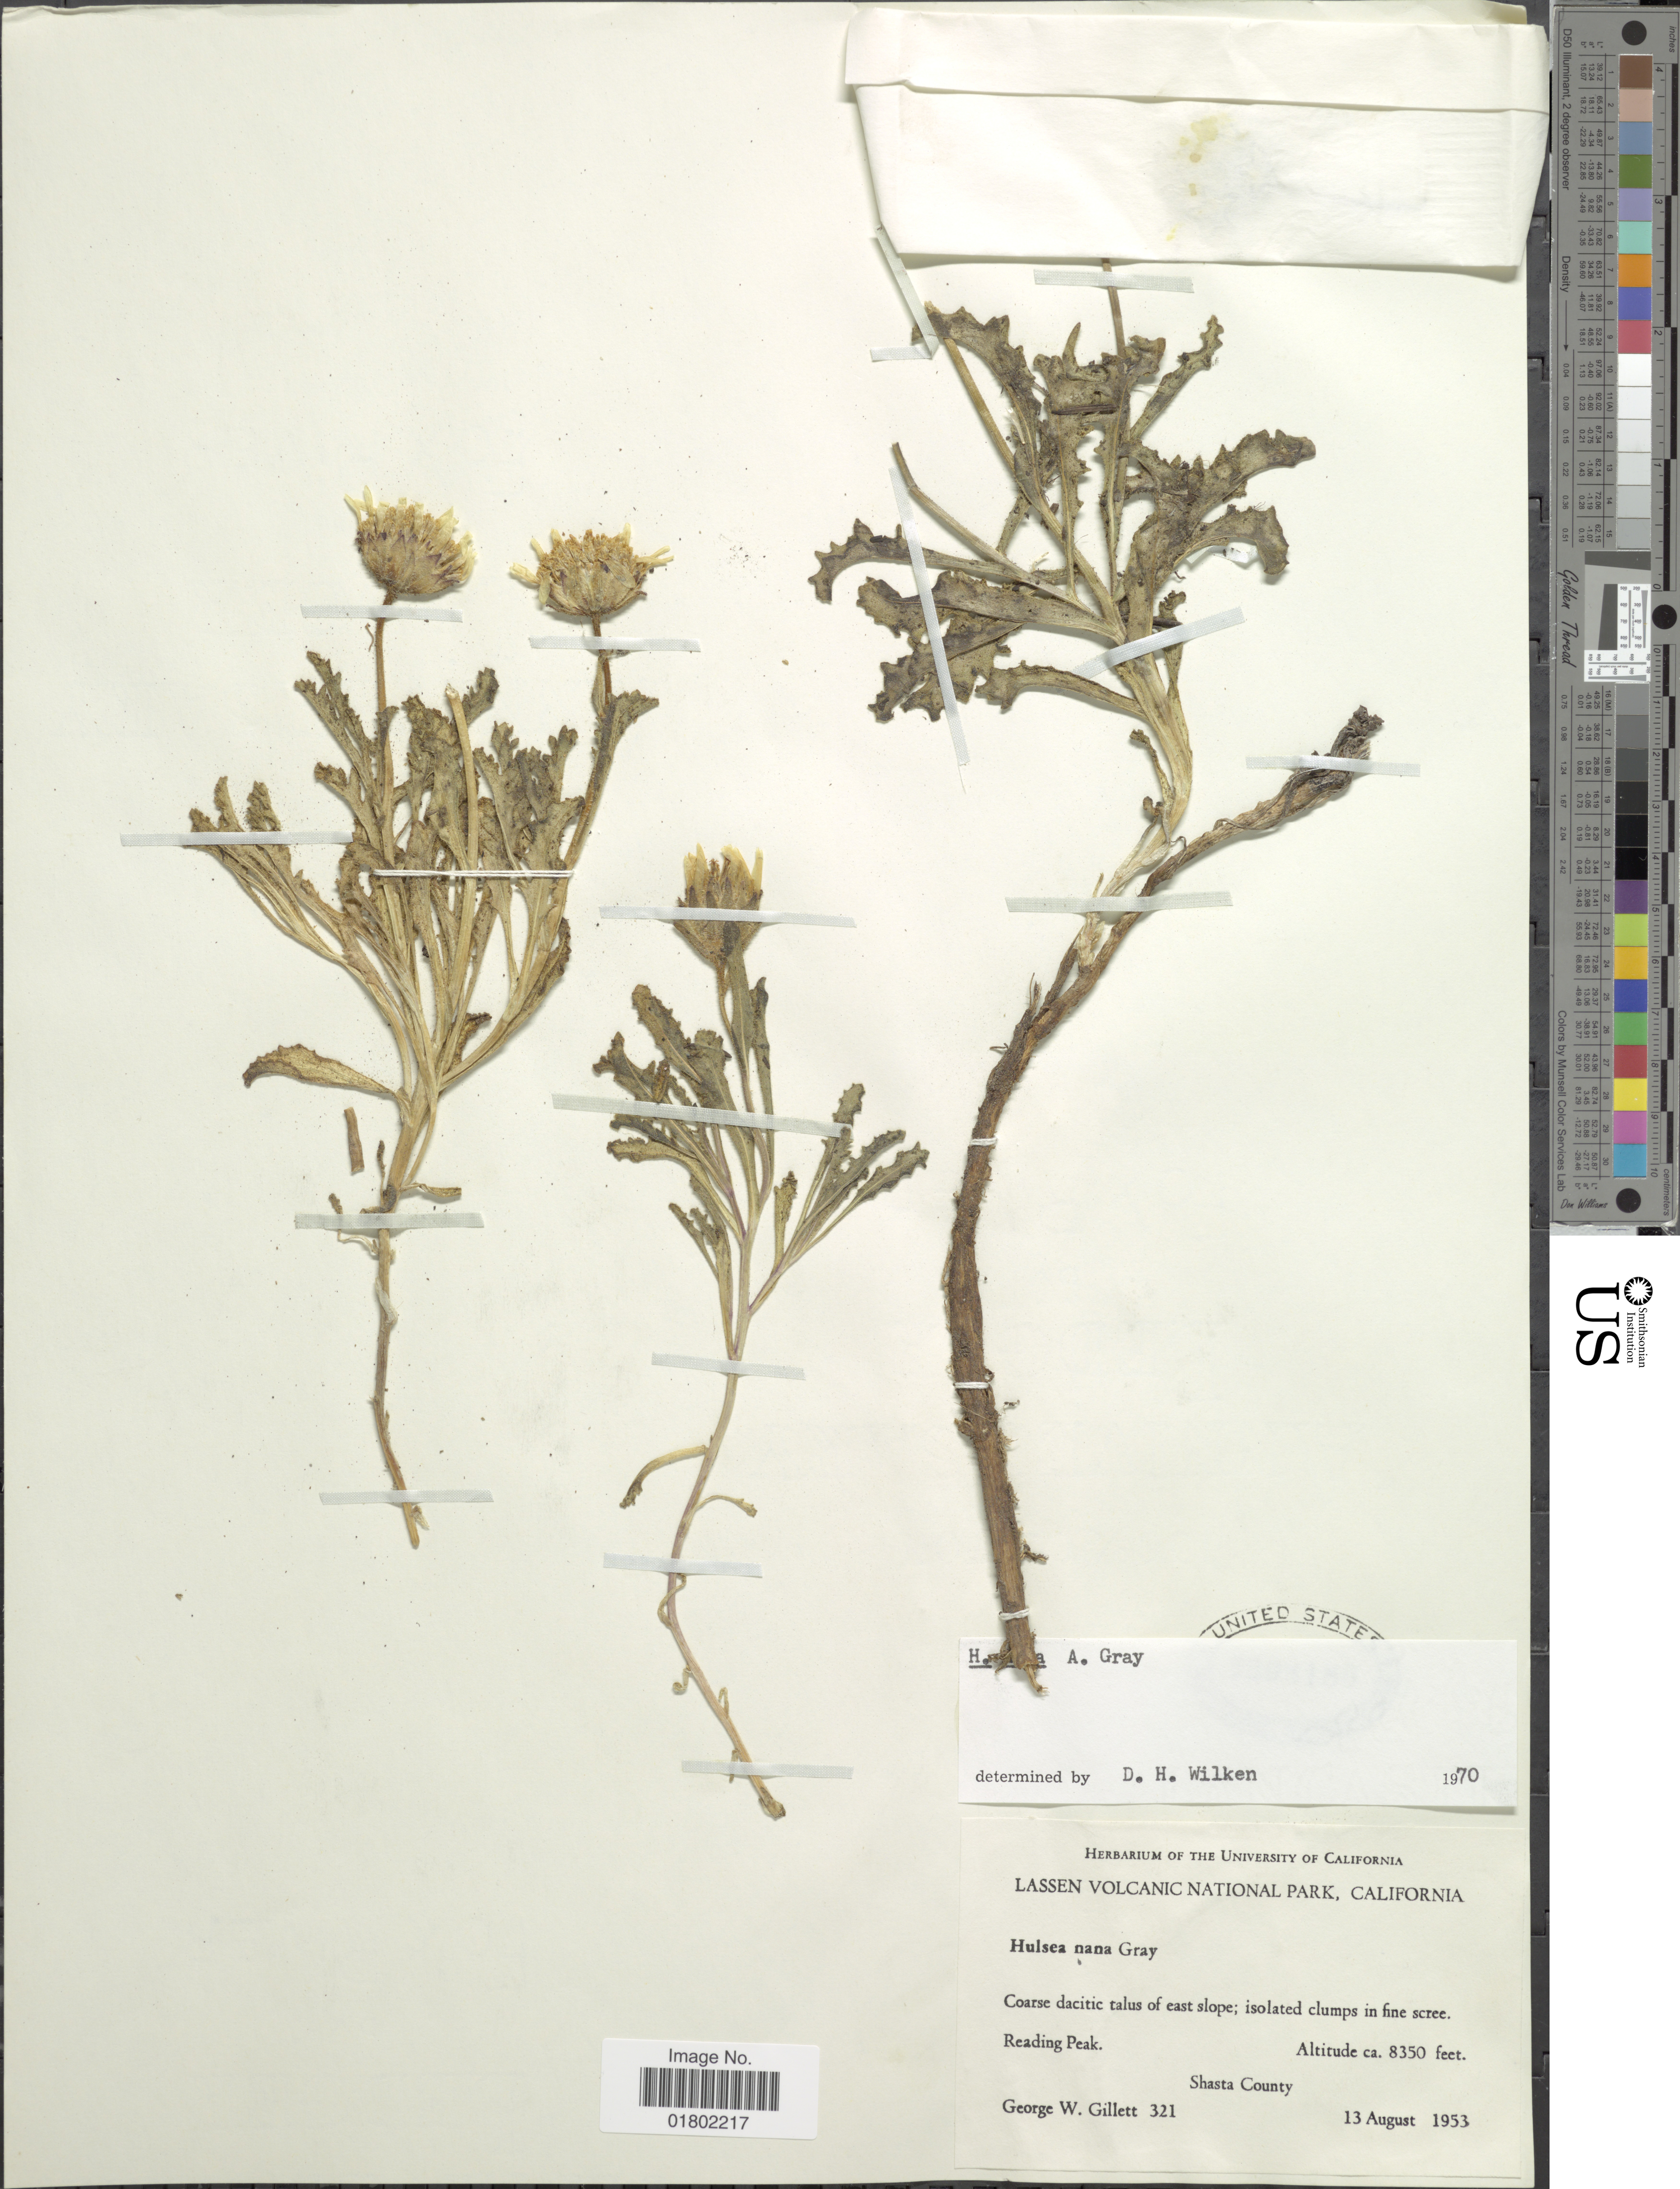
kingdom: Plantae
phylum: Tracheophyta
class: Magnoliopsida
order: Asterales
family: Asteraceae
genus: Hulsea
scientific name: Hulsea nana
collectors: G. Gillett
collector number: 321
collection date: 1953-08-13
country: United States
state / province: California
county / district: Shasta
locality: Lassen Volcanic National Park, Reading Peak, Shasta County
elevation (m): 2545